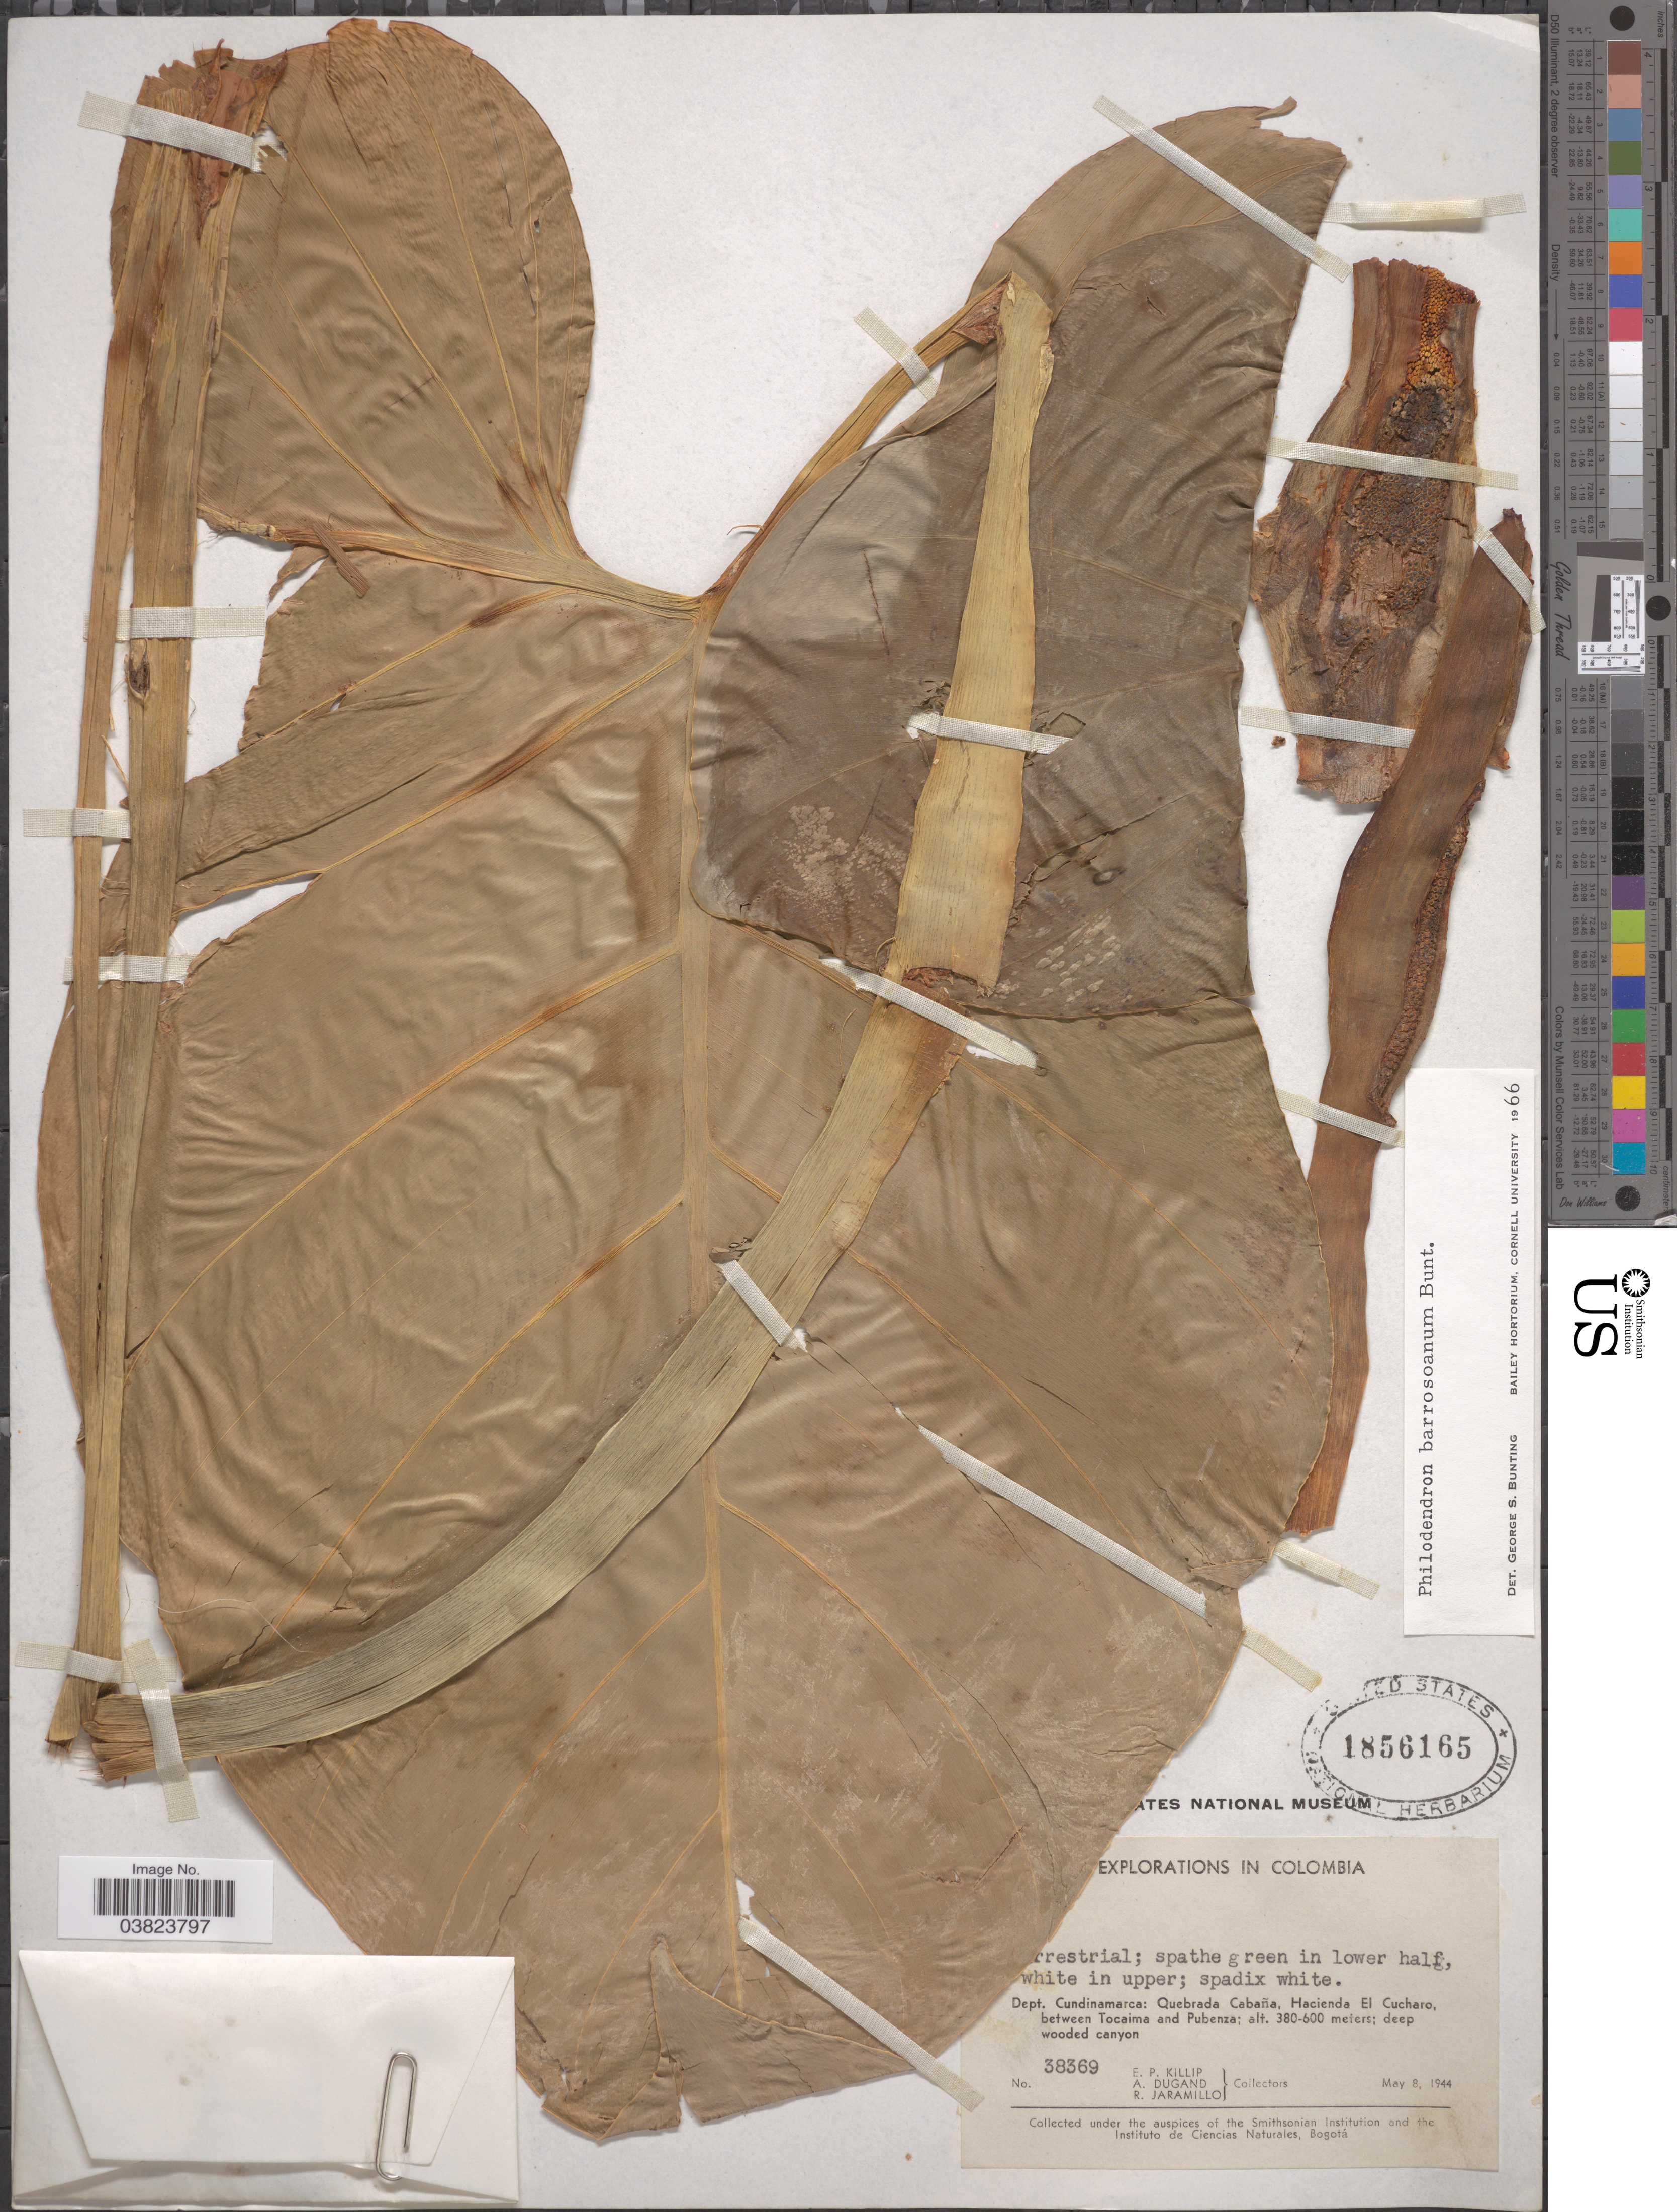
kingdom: Plantae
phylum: Tracheophyta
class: Liliopsida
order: Alismatales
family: Araceae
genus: Philodendron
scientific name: Philodendron barrosoanum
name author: G.S. Bunting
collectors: E. P. Killip, A. Dugand & R. Jaramillo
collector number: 38369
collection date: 1944-05-08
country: Colombia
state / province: Cundinamarca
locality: Dept. Cundinamarca: Quebrada Cabaña, Hacienda El Cucharo, between Tocaima and Pubenza.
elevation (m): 380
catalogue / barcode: US 1856165